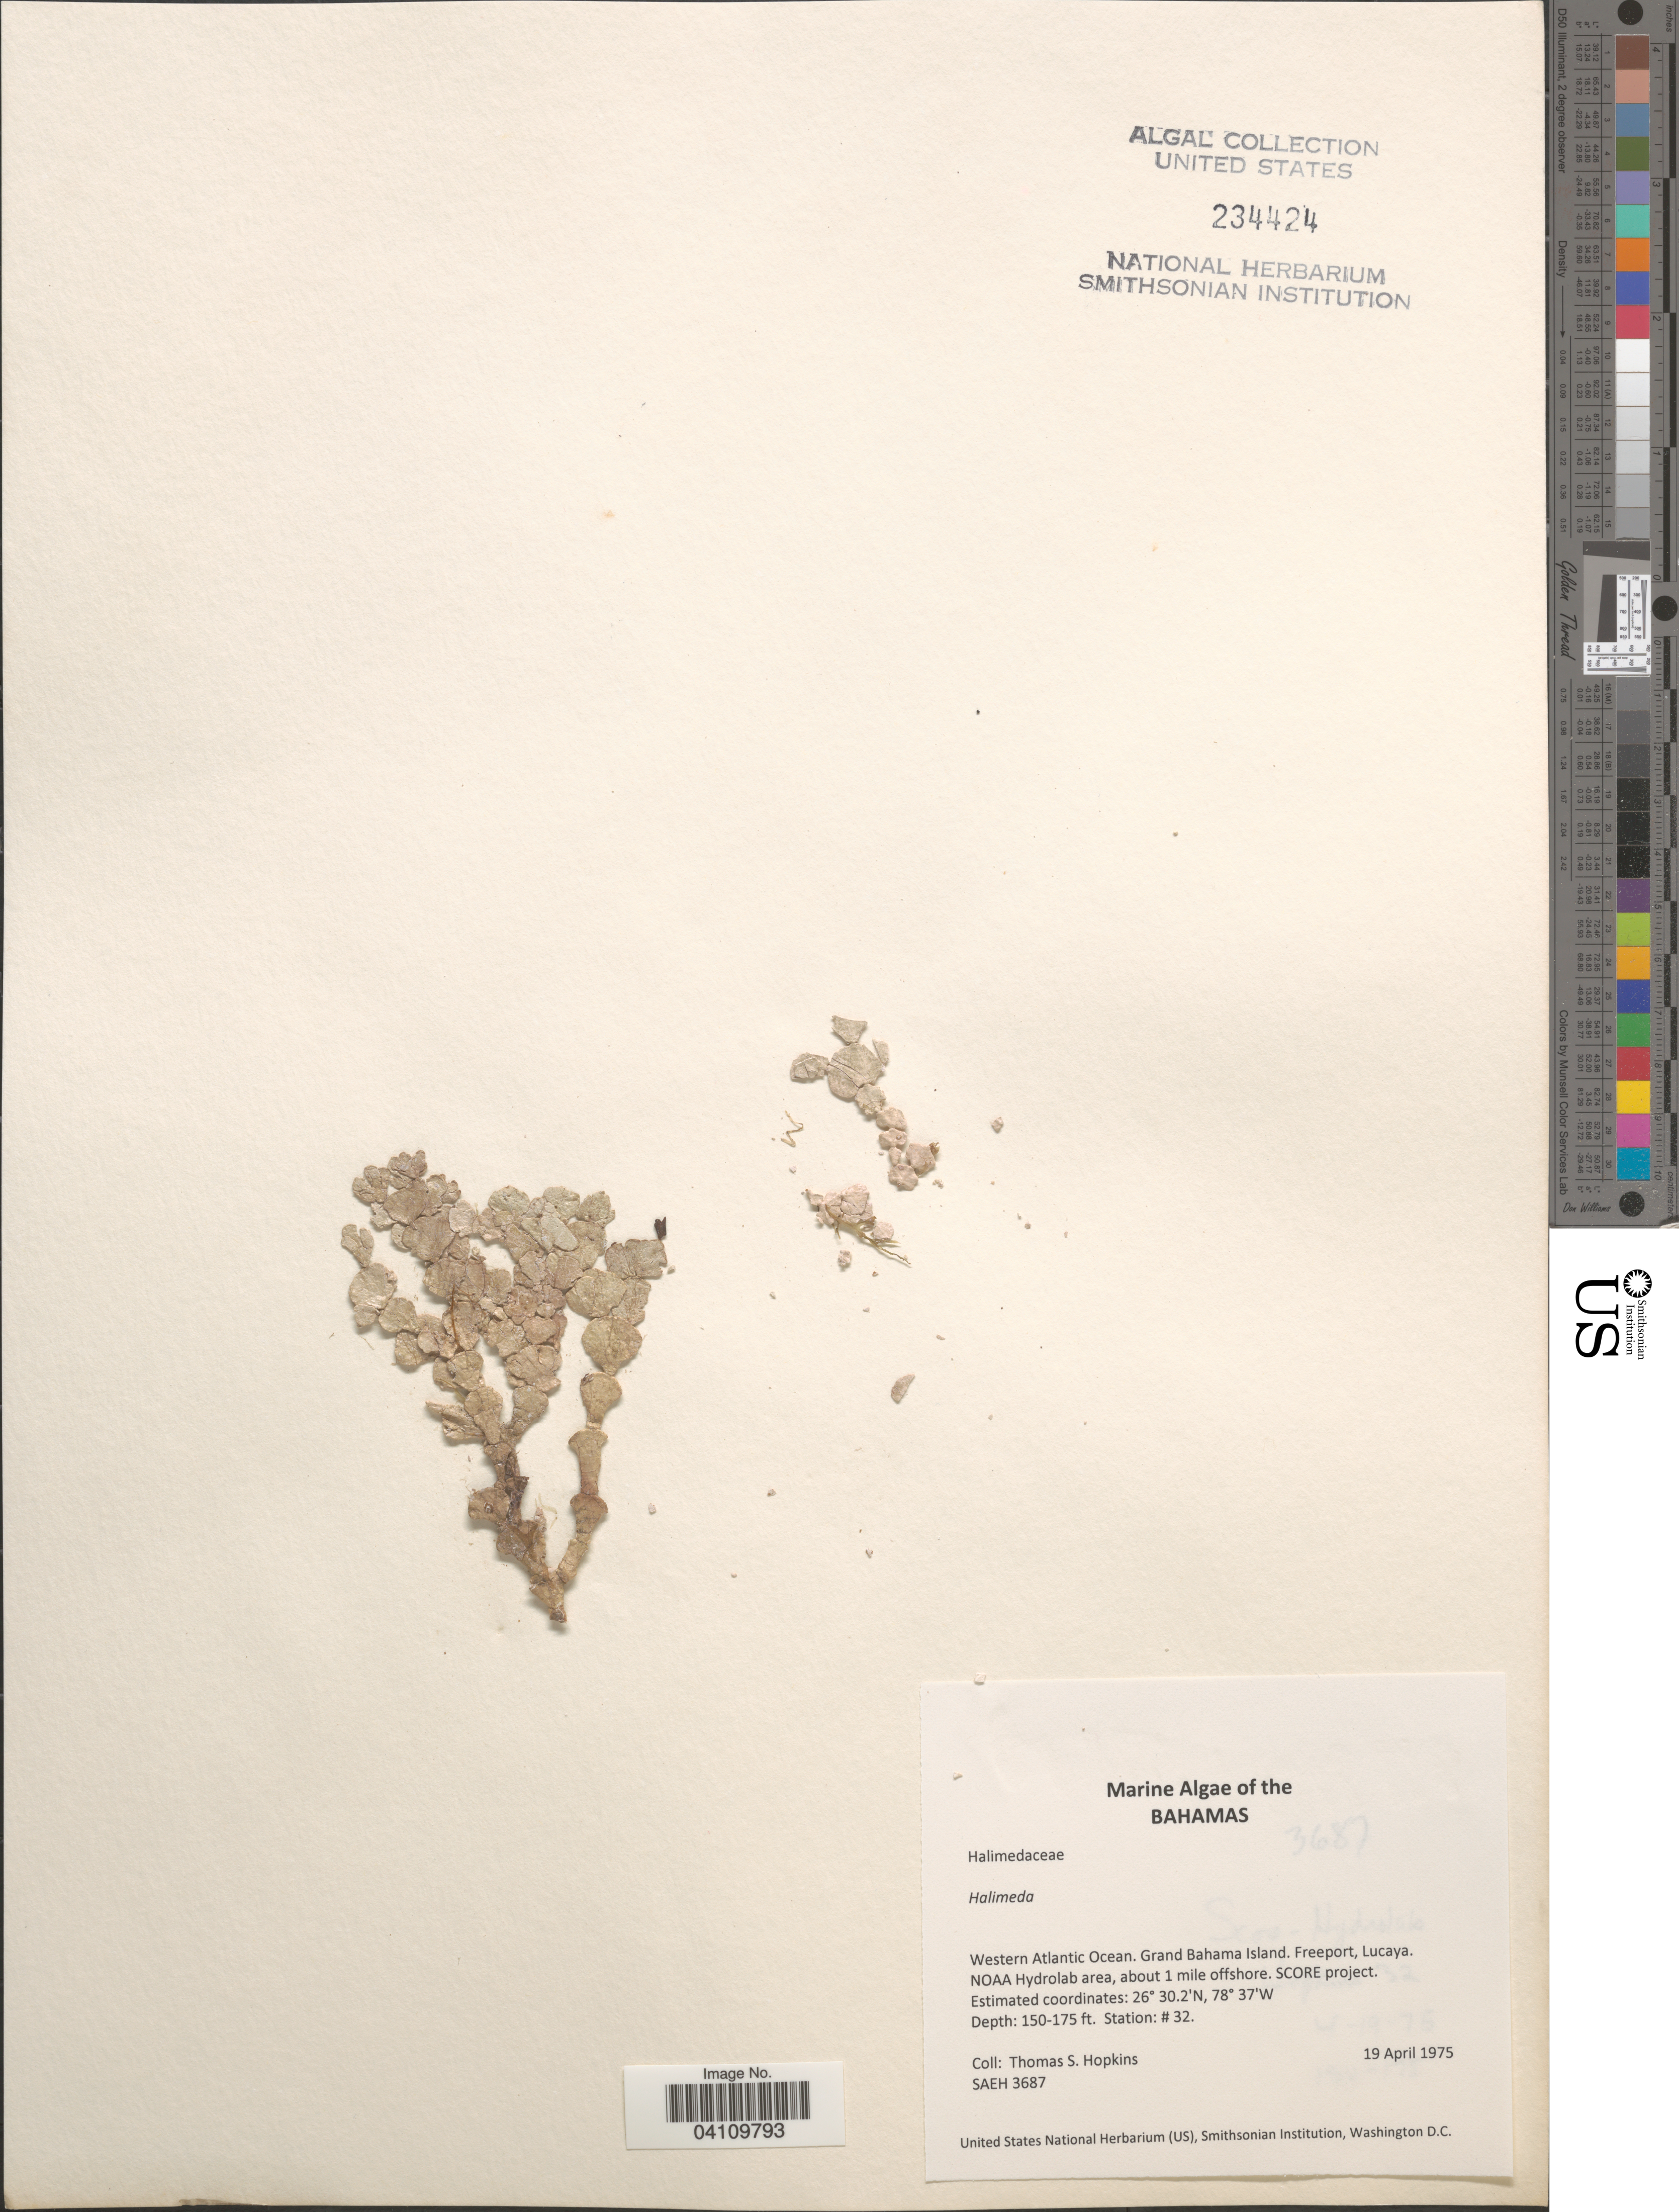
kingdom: Plantae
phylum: Chlorophyta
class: Ulvophyceae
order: Bryopsidales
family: Halimedaceae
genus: Halimeda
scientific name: Halimeda sp.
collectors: T. Hopkins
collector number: SAEH 3687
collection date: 1975-04-19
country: Bahamas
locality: Western Atlantic Ocean. Grand Bahama Island. Freeport, Lucaya. NOAA Hydrolab area, about 1 mile offshore. SCORE project. Station: # 32.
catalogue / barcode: US 234424